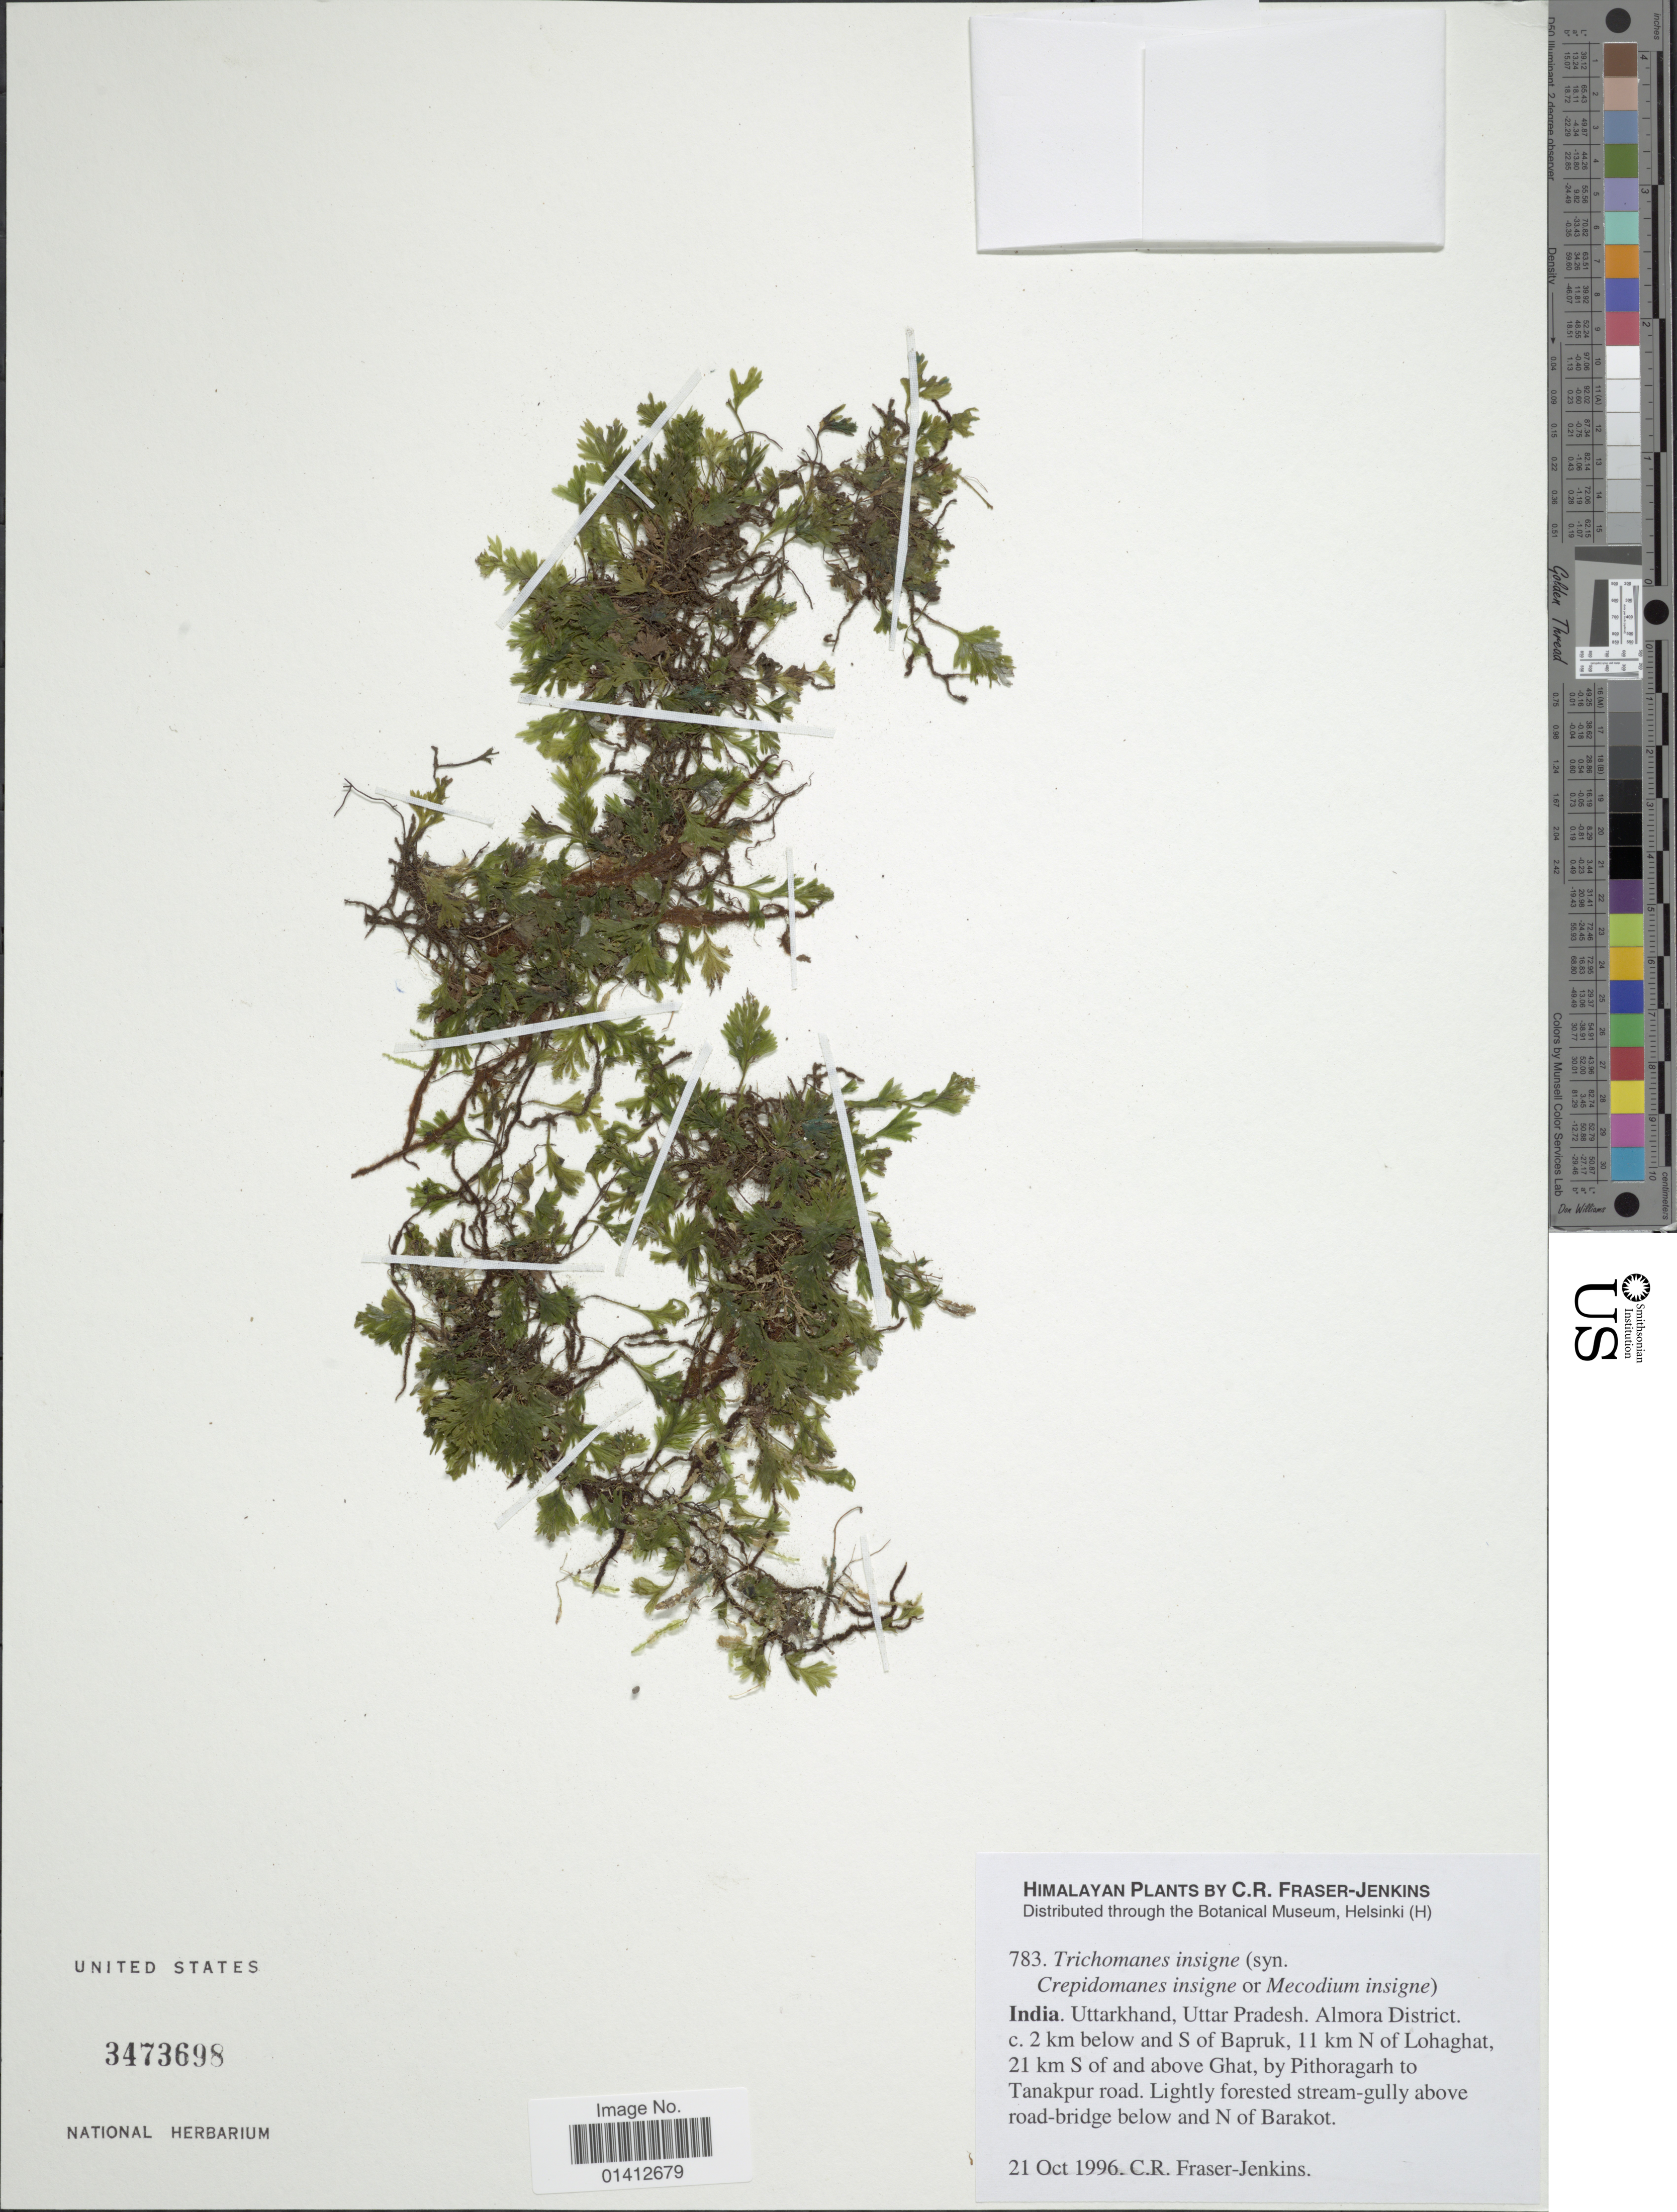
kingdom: Plantae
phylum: Tracheophyta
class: Polypodiopsida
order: Hymenophyllales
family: Hymenophyllaceae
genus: Crepidomanes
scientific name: Crepidomanes insigne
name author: (Bosch) C.X. Fu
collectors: C. R. Fraser-Jenkins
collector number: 783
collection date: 1996-10-21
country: India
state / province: Uttarakhand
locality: Uttar Pradesh. Almora District. c. 2 km below and S of Bapruk, 11 km N of Lohagat, 21 km S of and above Ghat, by Pitoragarh to Tanakpur road. Lightly frested stream-gully above road-bridge below and N of Barakot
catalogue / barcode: US 3473698